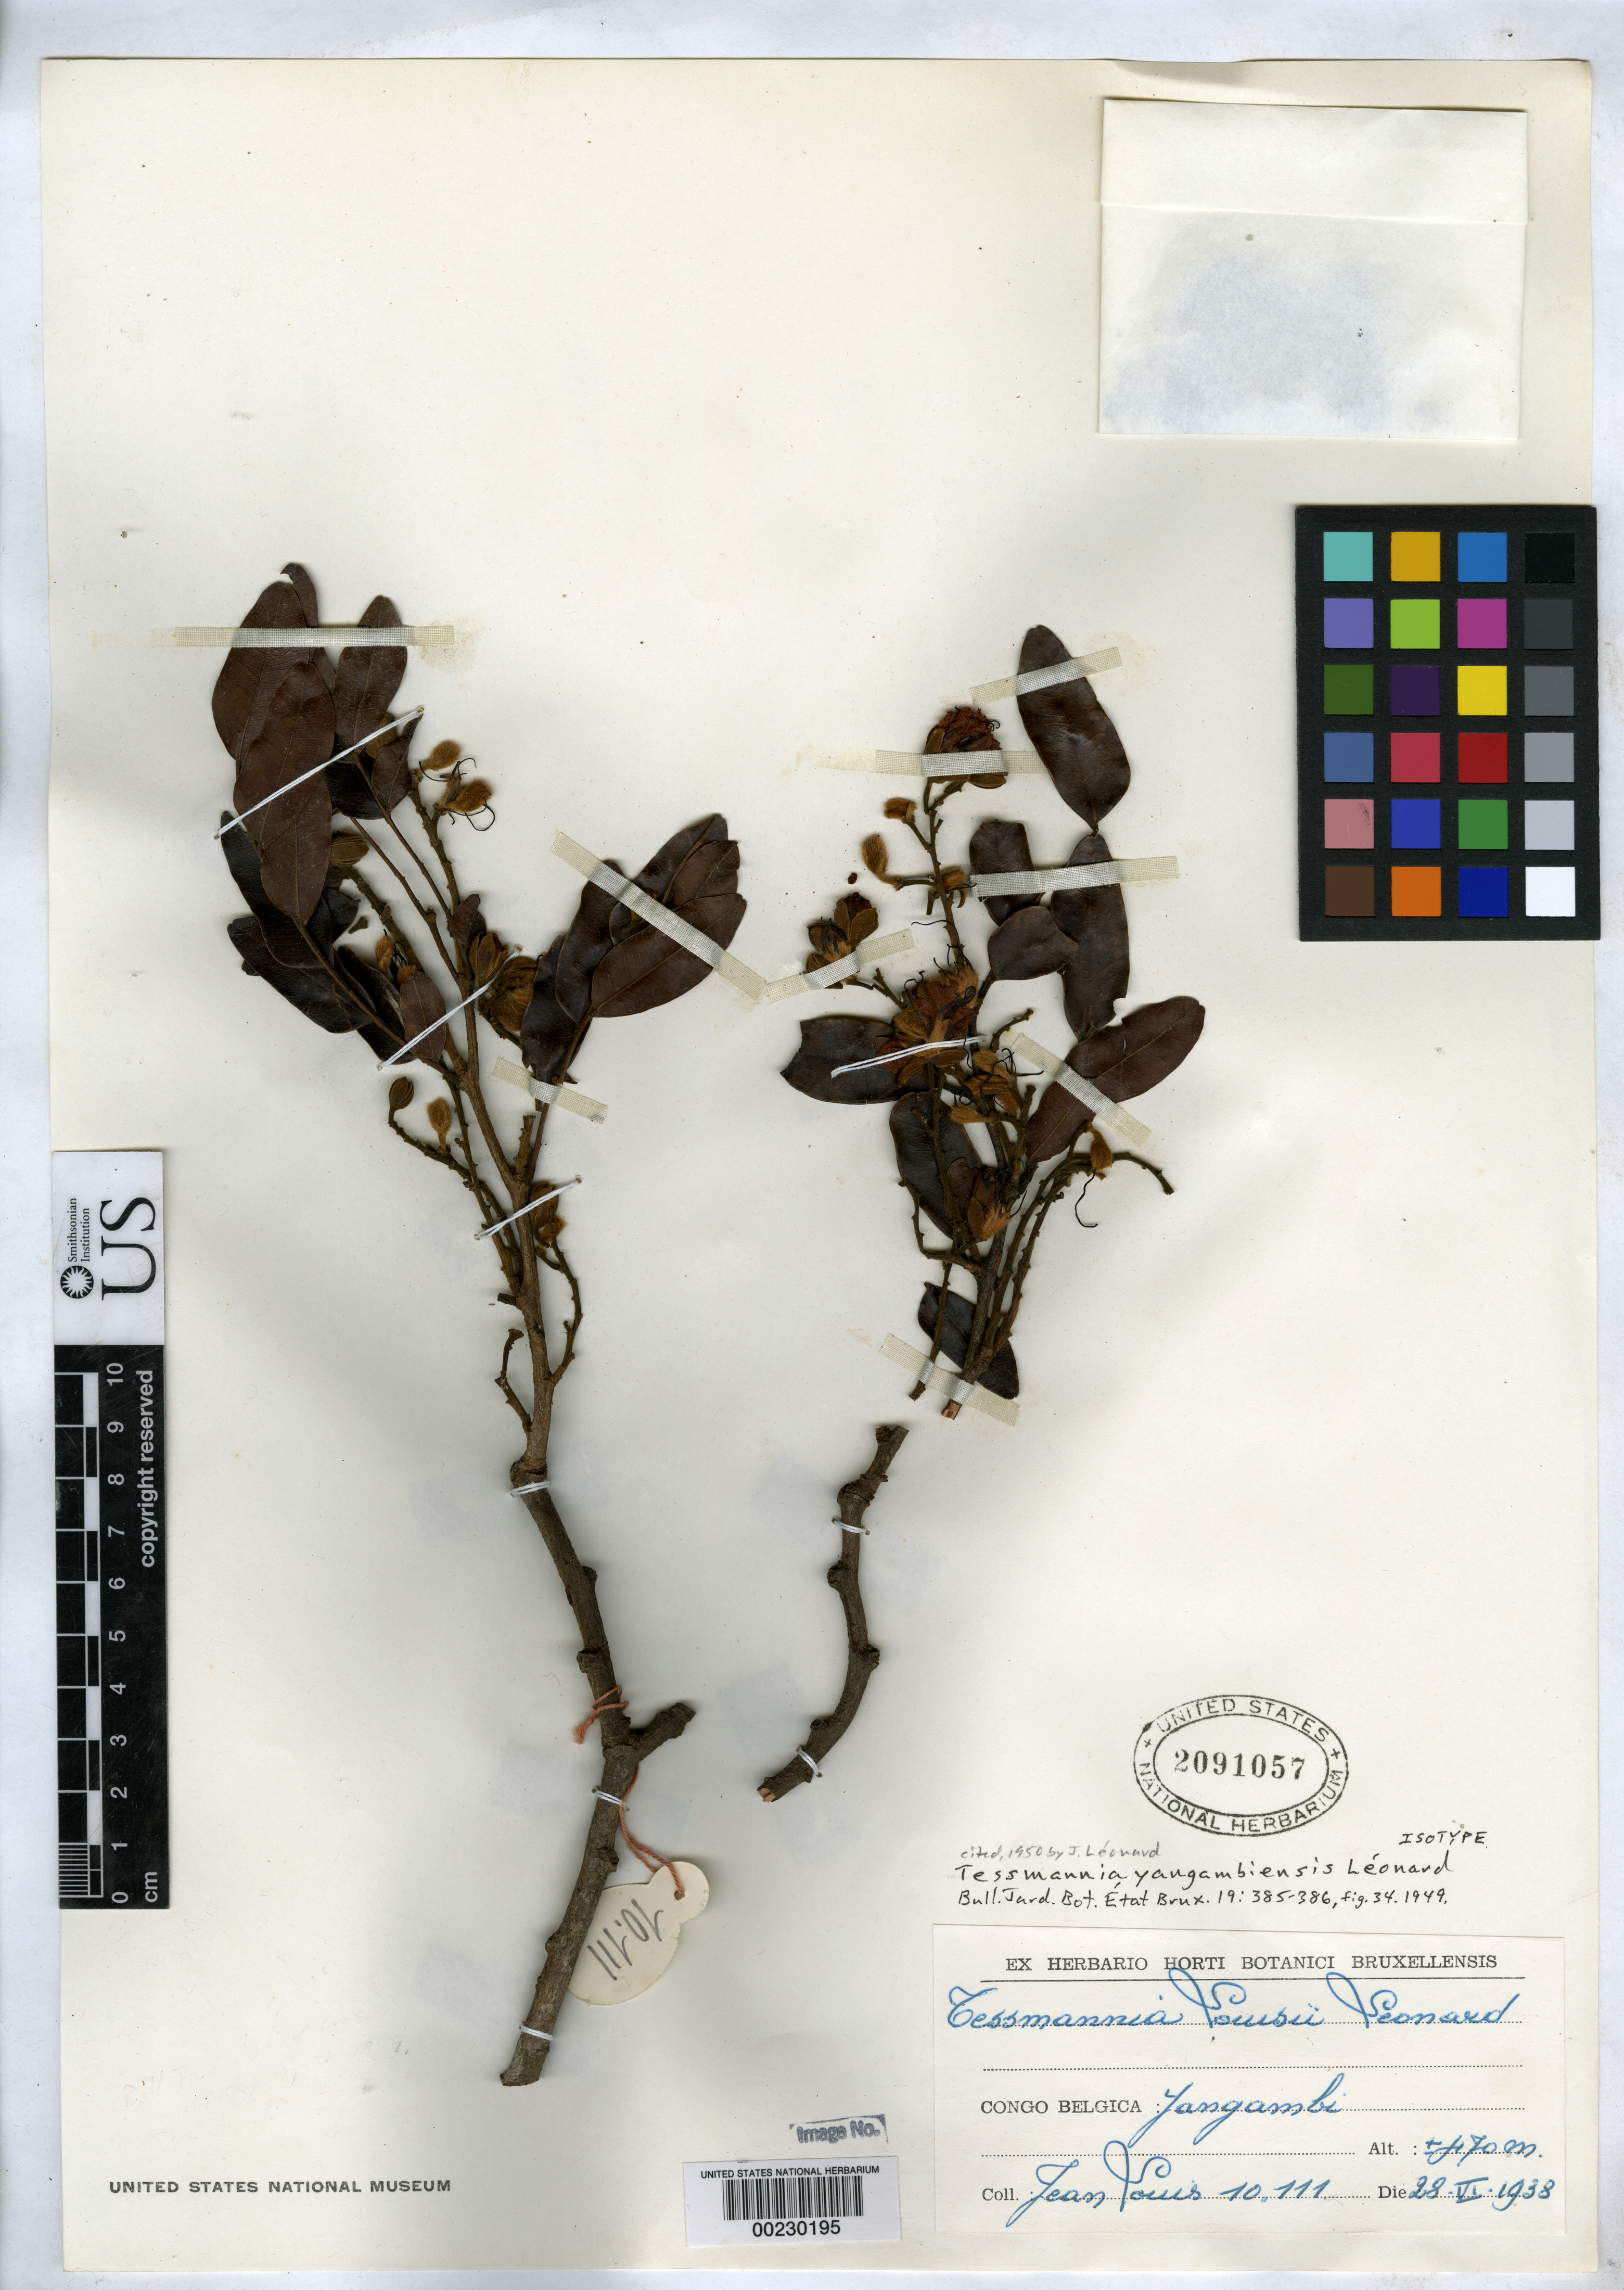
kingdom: Plantae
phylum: Tracheophyta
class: Magnoliopsida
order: Fabales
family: Fabaceae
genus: Tessmannia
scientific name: Tessmannia yangambiensis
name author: Louis ex J. Léonard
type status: Isotype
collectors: J. Louis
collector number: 10111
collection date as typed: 28 Jun 1938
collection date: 1938-06-28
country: Congo, Democratic Republic of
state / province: Tshopo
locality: Congo Belgica: Yangambi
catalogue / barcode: US 2091057